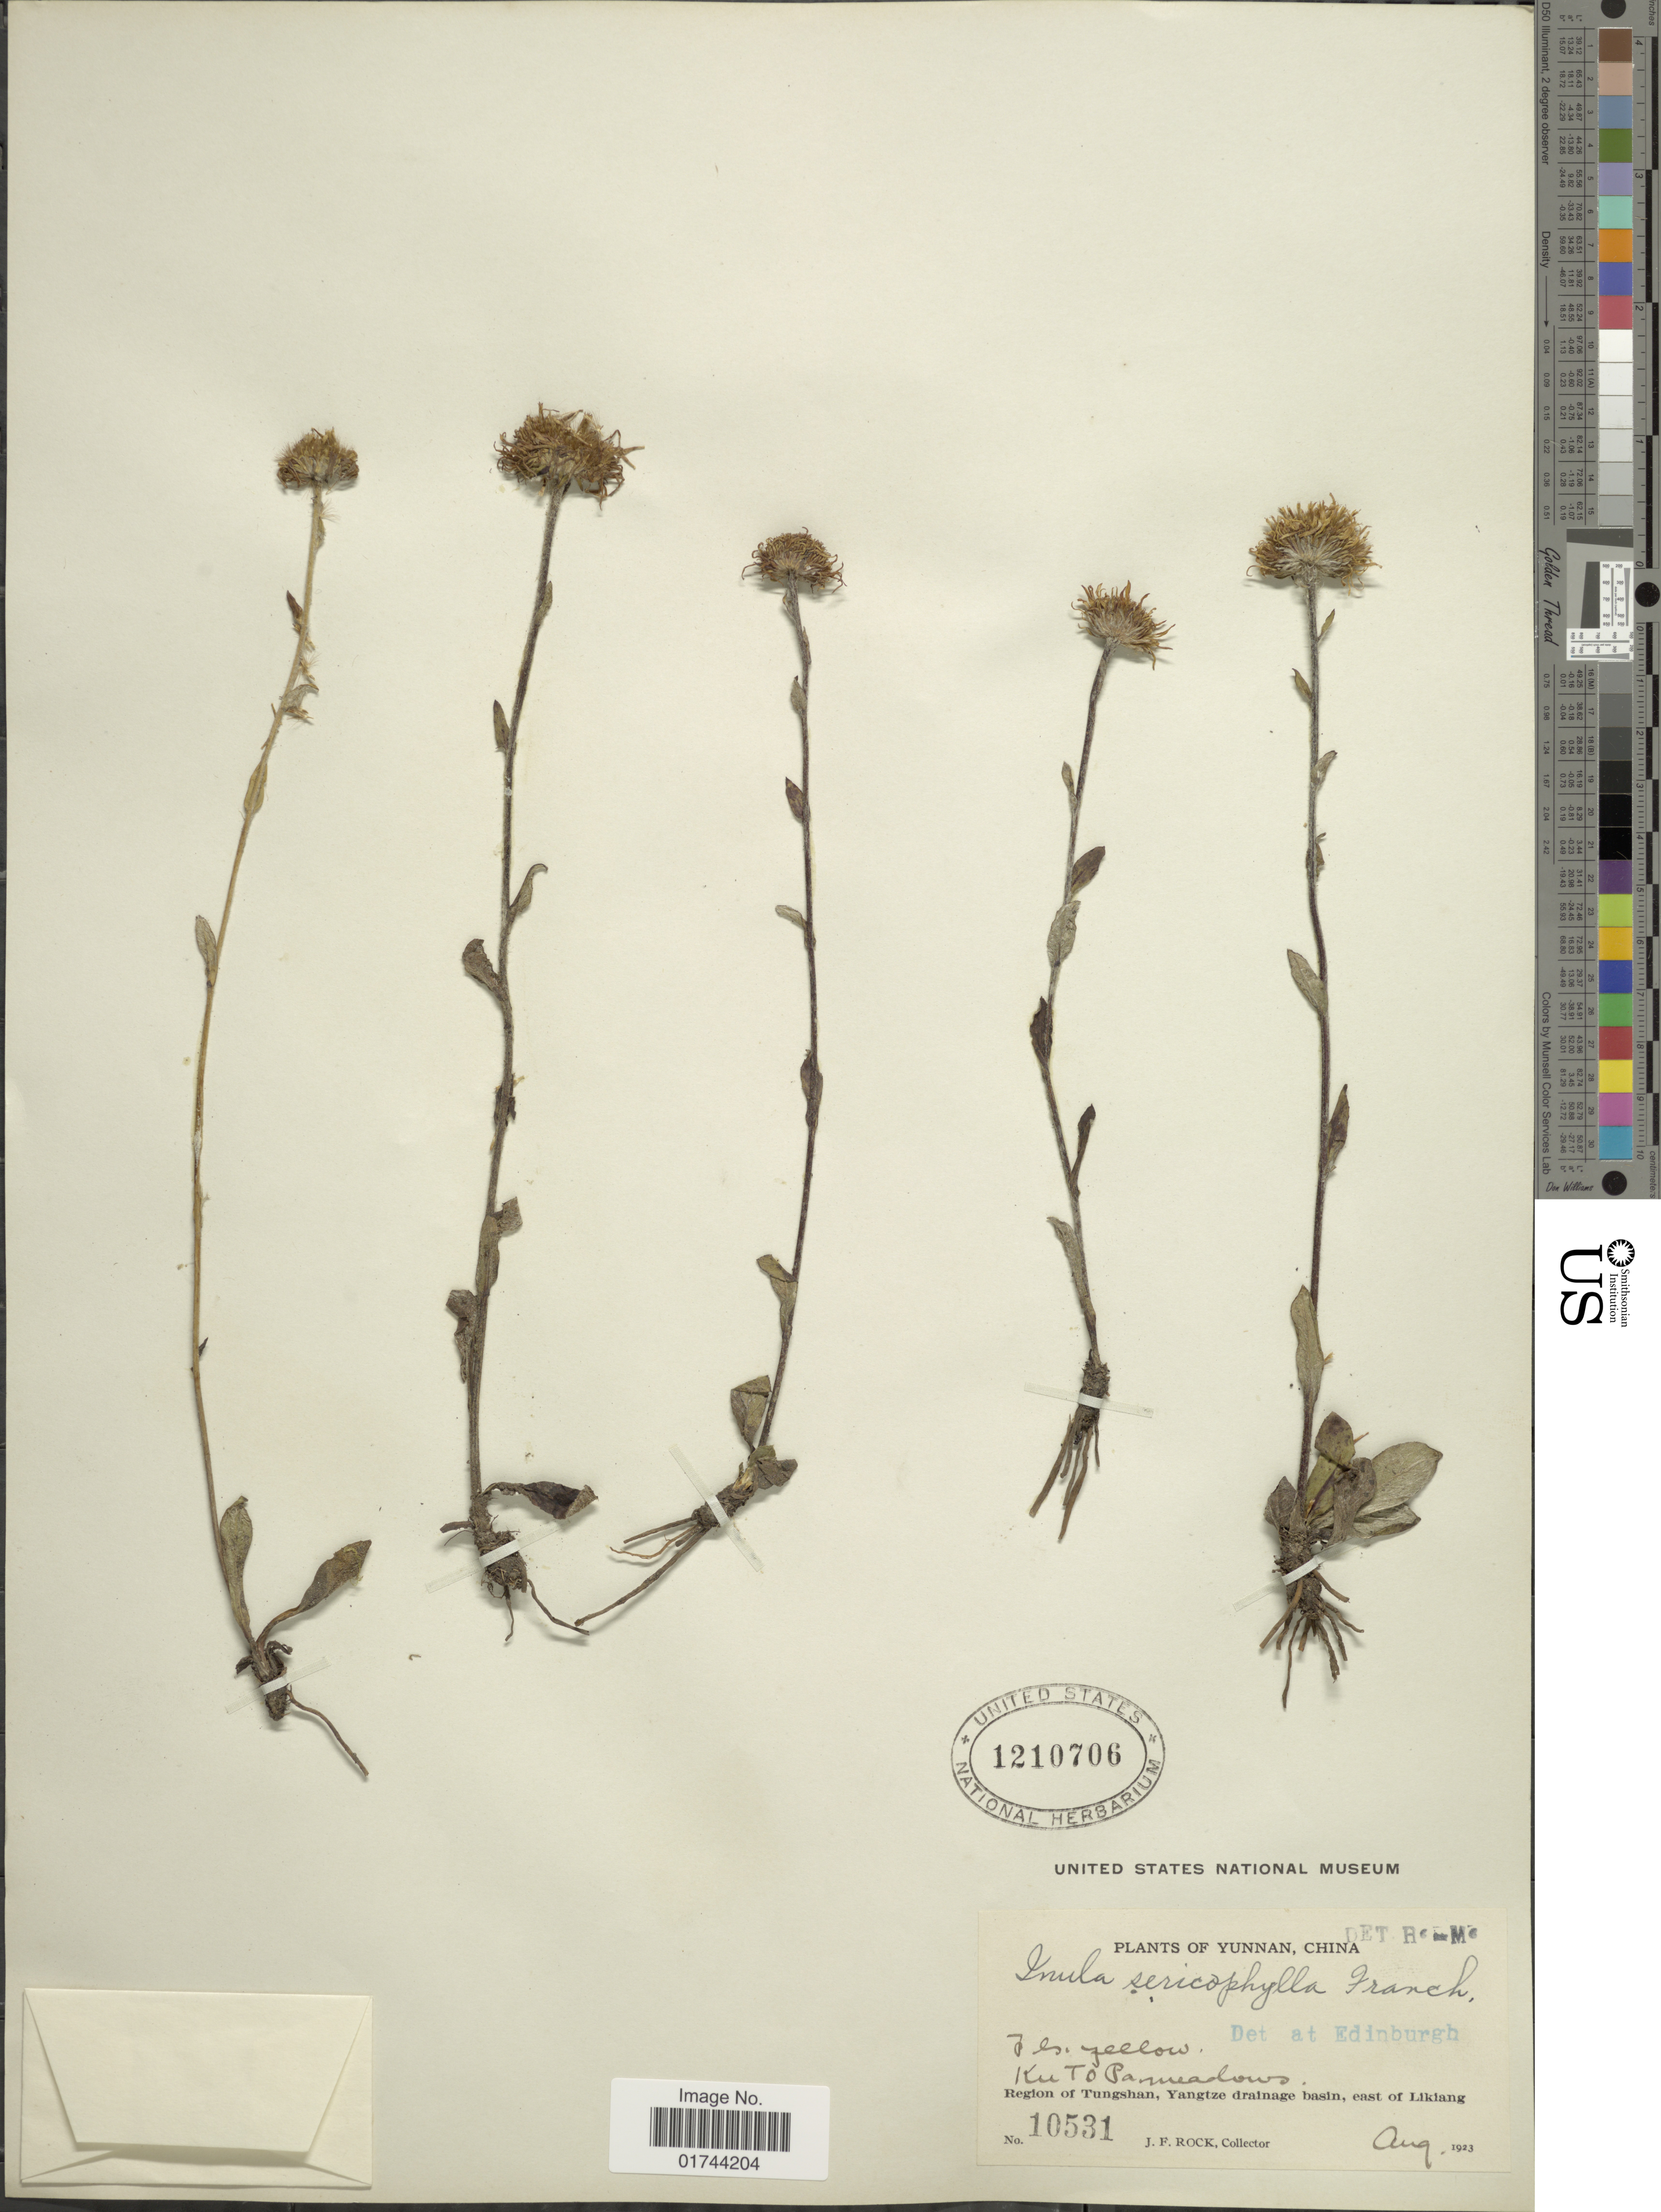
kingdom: Plantae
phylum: Tracheophyta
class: Magnoliopsida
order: Asterales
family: Asteraceae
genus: Inula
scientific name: Inula sericophylla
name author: Franch.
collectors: J. Rock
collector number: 10531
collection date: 1923-08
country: China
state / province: Yunnan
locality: Ku To Pameadows, Region of Tungshan, Yangtze drainage basin, east of Likiang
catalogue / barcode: US 1210706